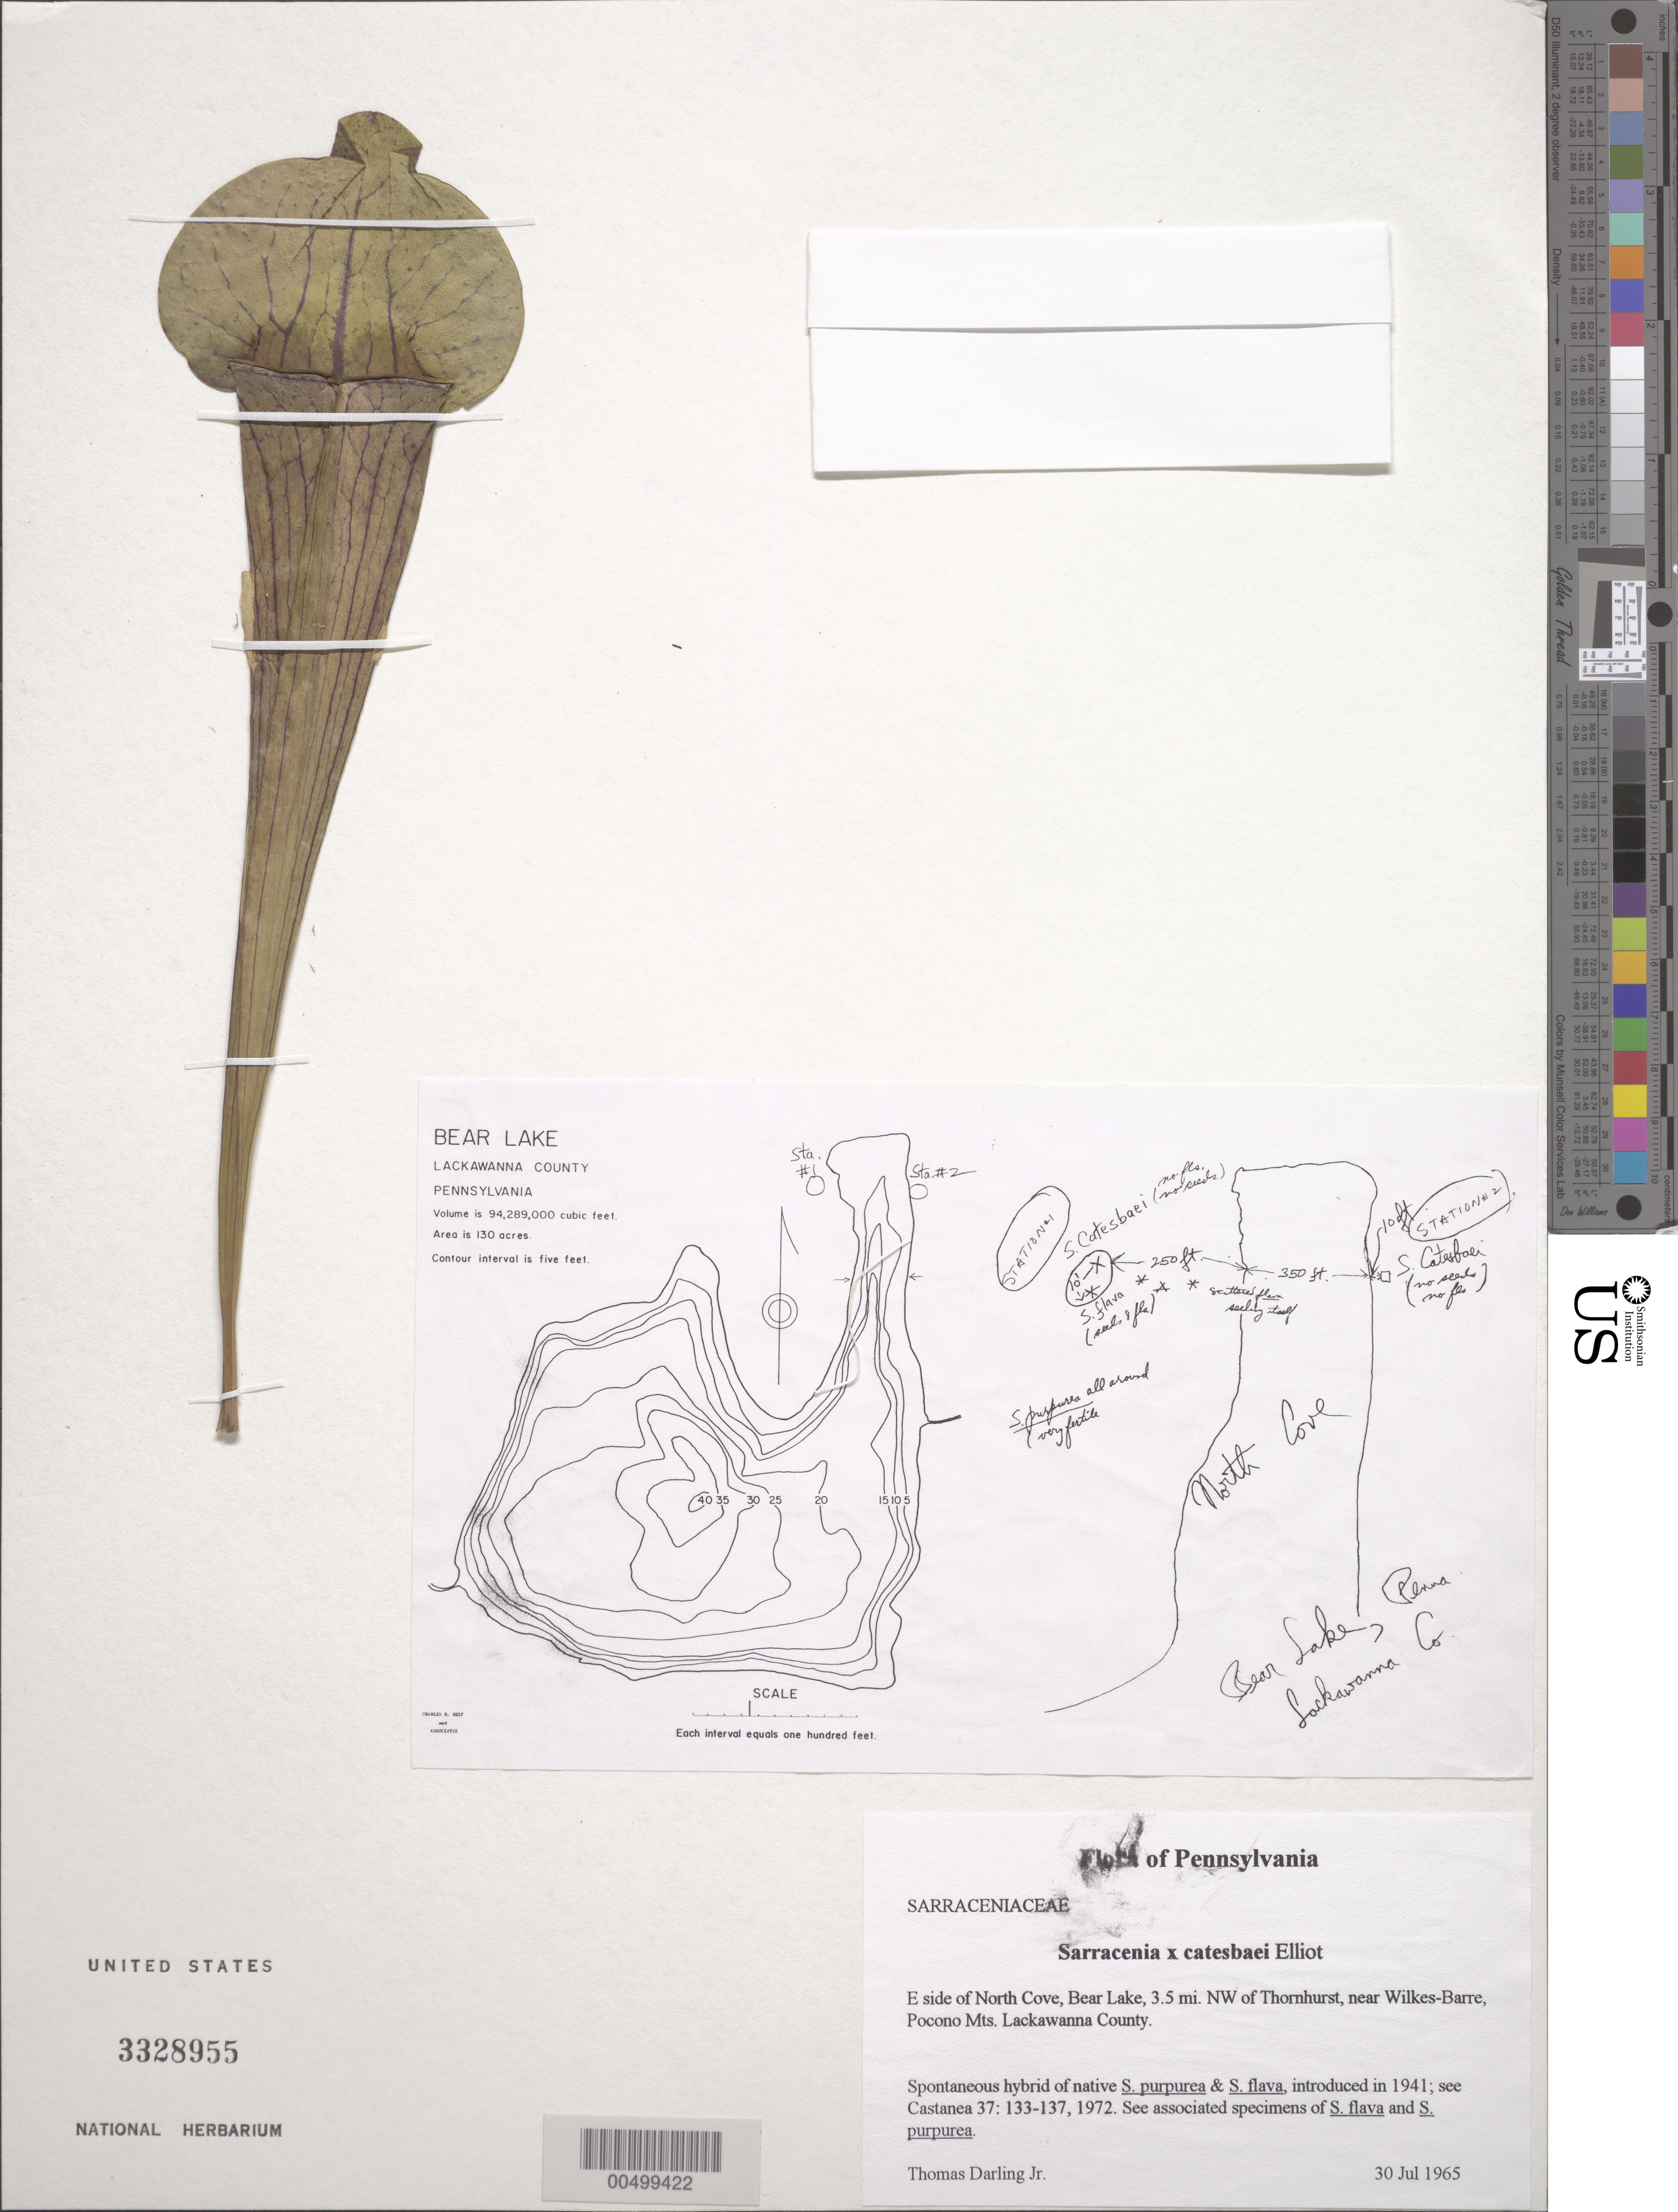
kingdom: Plantae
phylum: Tracheophyta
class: Magnoliopsida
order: Ericales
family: Sarraceniaceae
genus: Sarracenia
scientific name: Sarracenia catesbaei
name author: Elliott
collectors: T. Darling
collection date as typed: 30 Jul 1965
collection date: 1965-07-30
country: United States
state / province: Pennsylvania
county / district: Lackawanna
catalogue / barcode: US 3328955